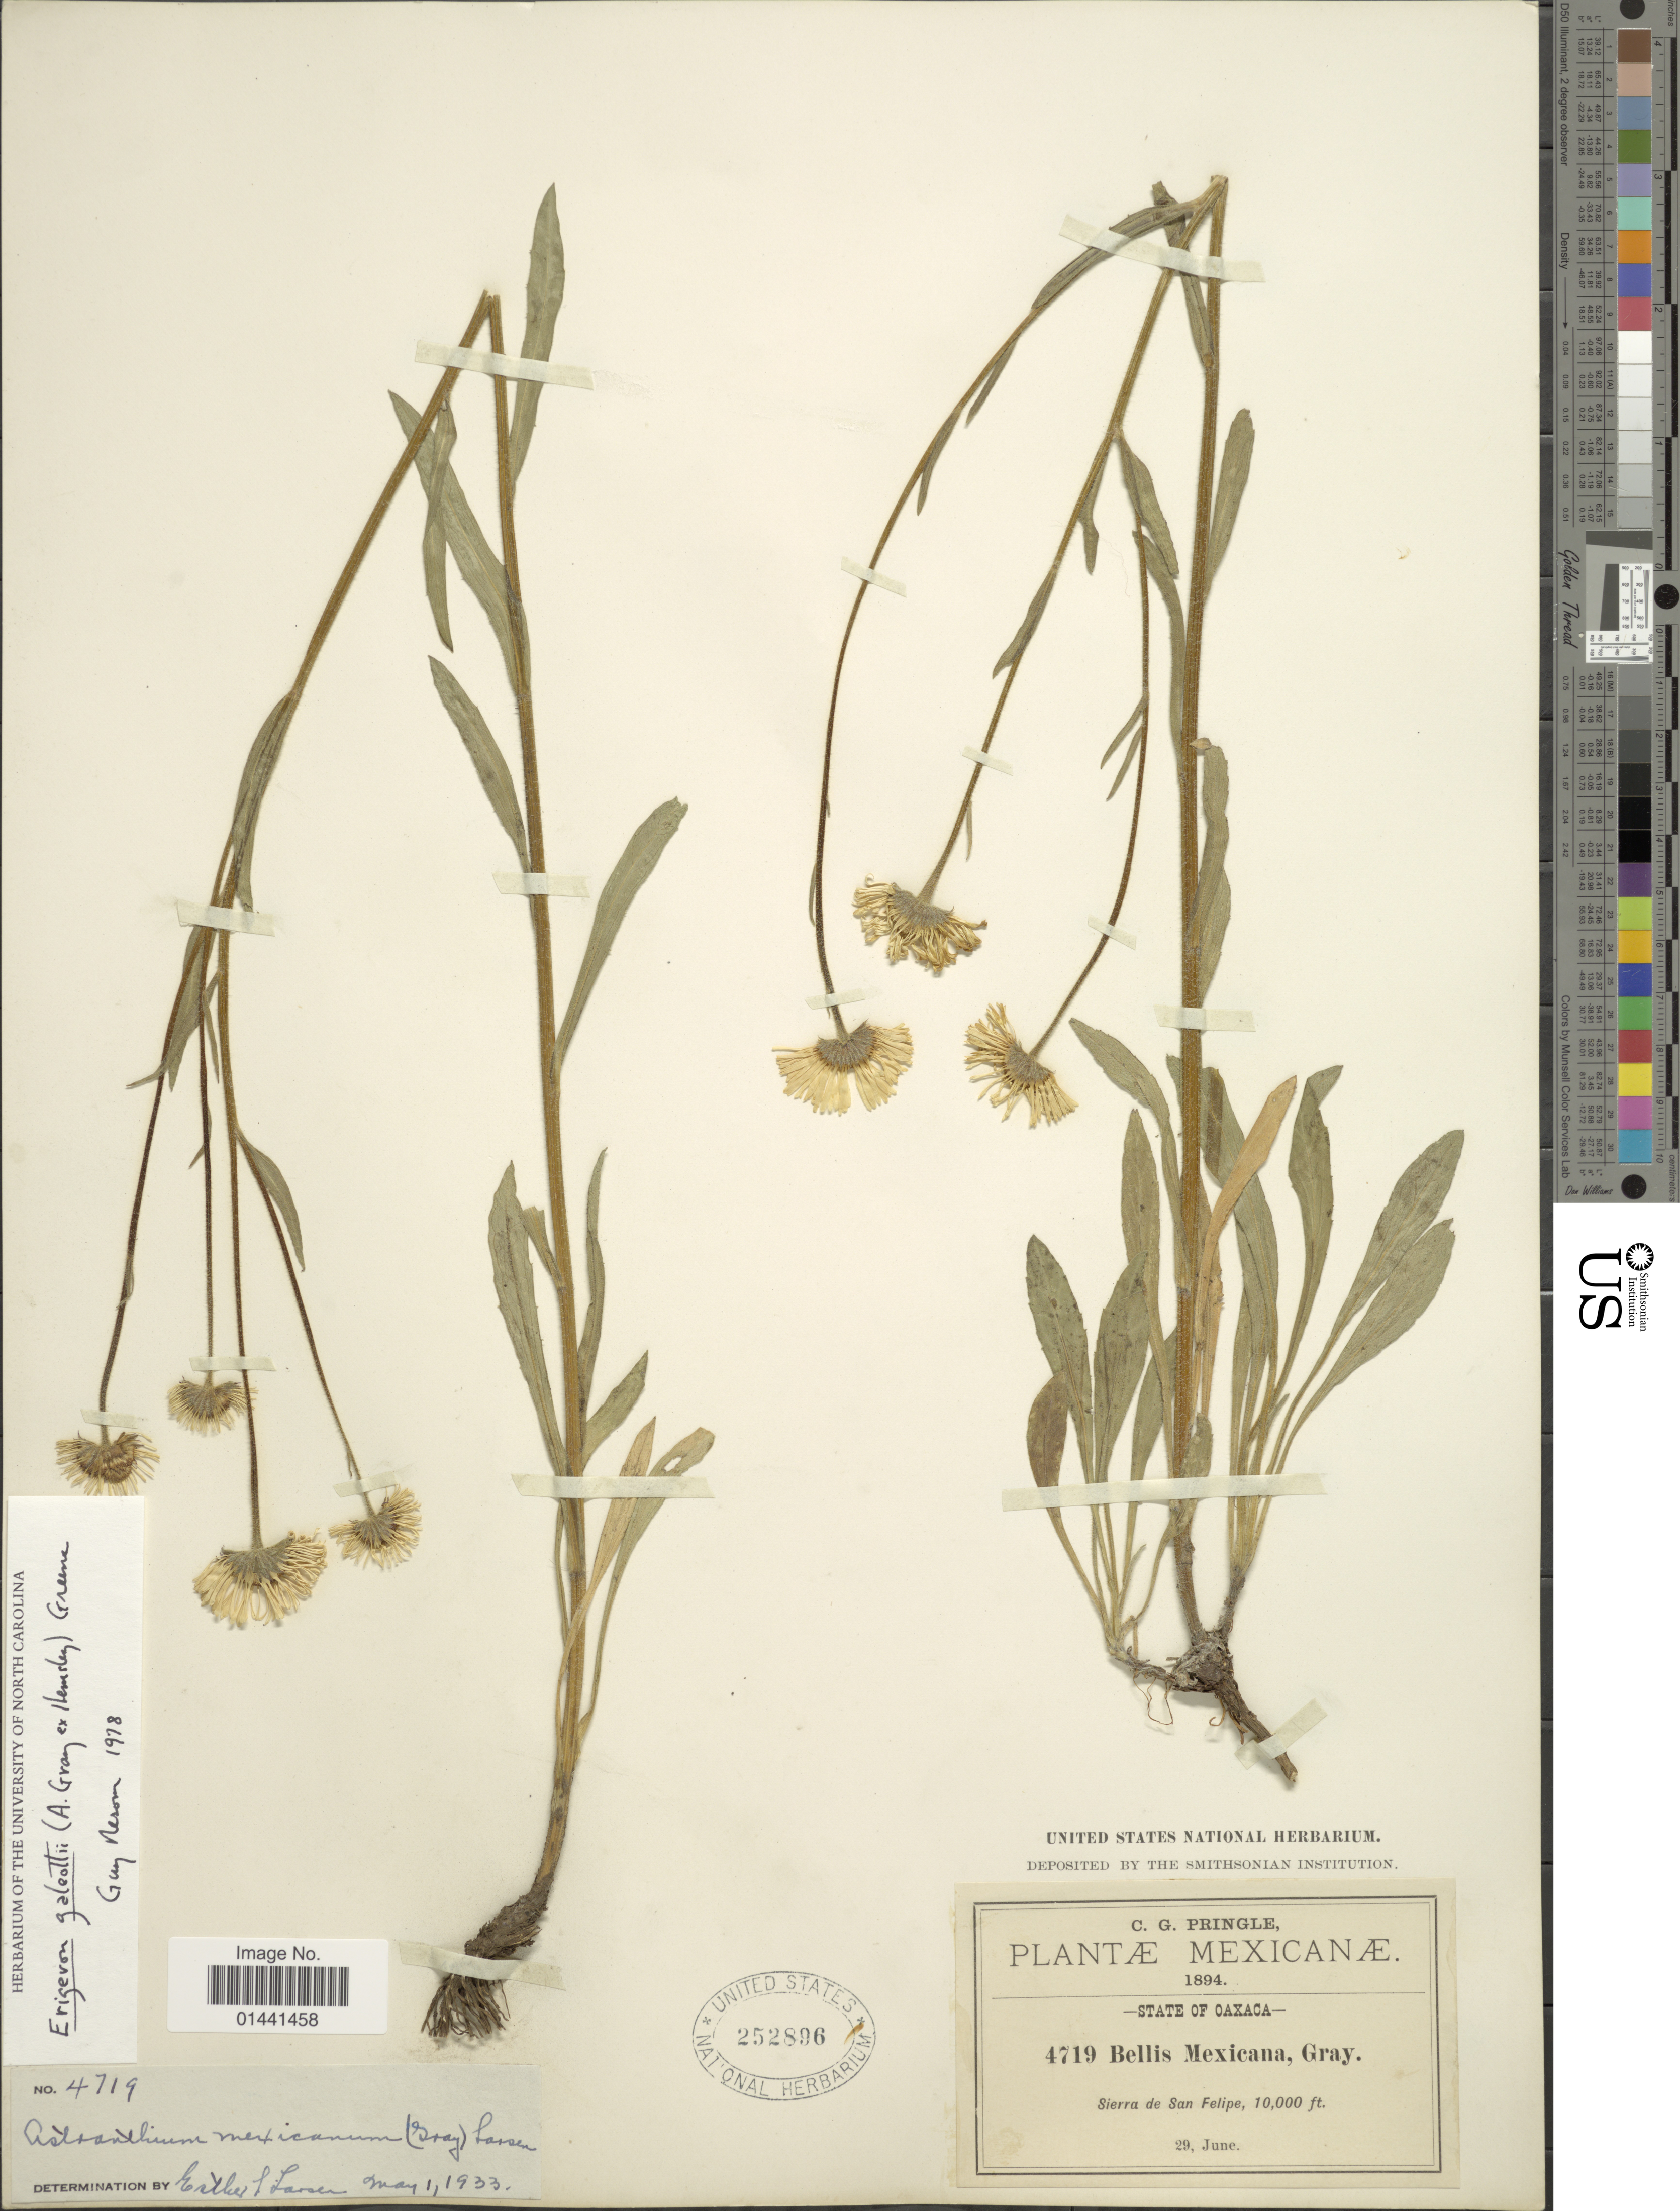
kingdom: Plantae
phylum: Tracheophyta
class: Magnoliopsida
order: Asterales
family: Asteraceae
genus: Erigeron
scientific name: Erigeron galeottii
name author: (A. Gray ex Hemsl.) Greene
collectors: C. G. Pringle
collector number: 4719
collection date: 1894-06-29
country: Mexico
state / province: Oaxaca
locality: Sierra de San Felipe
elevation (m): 3048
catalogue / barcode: US 252896